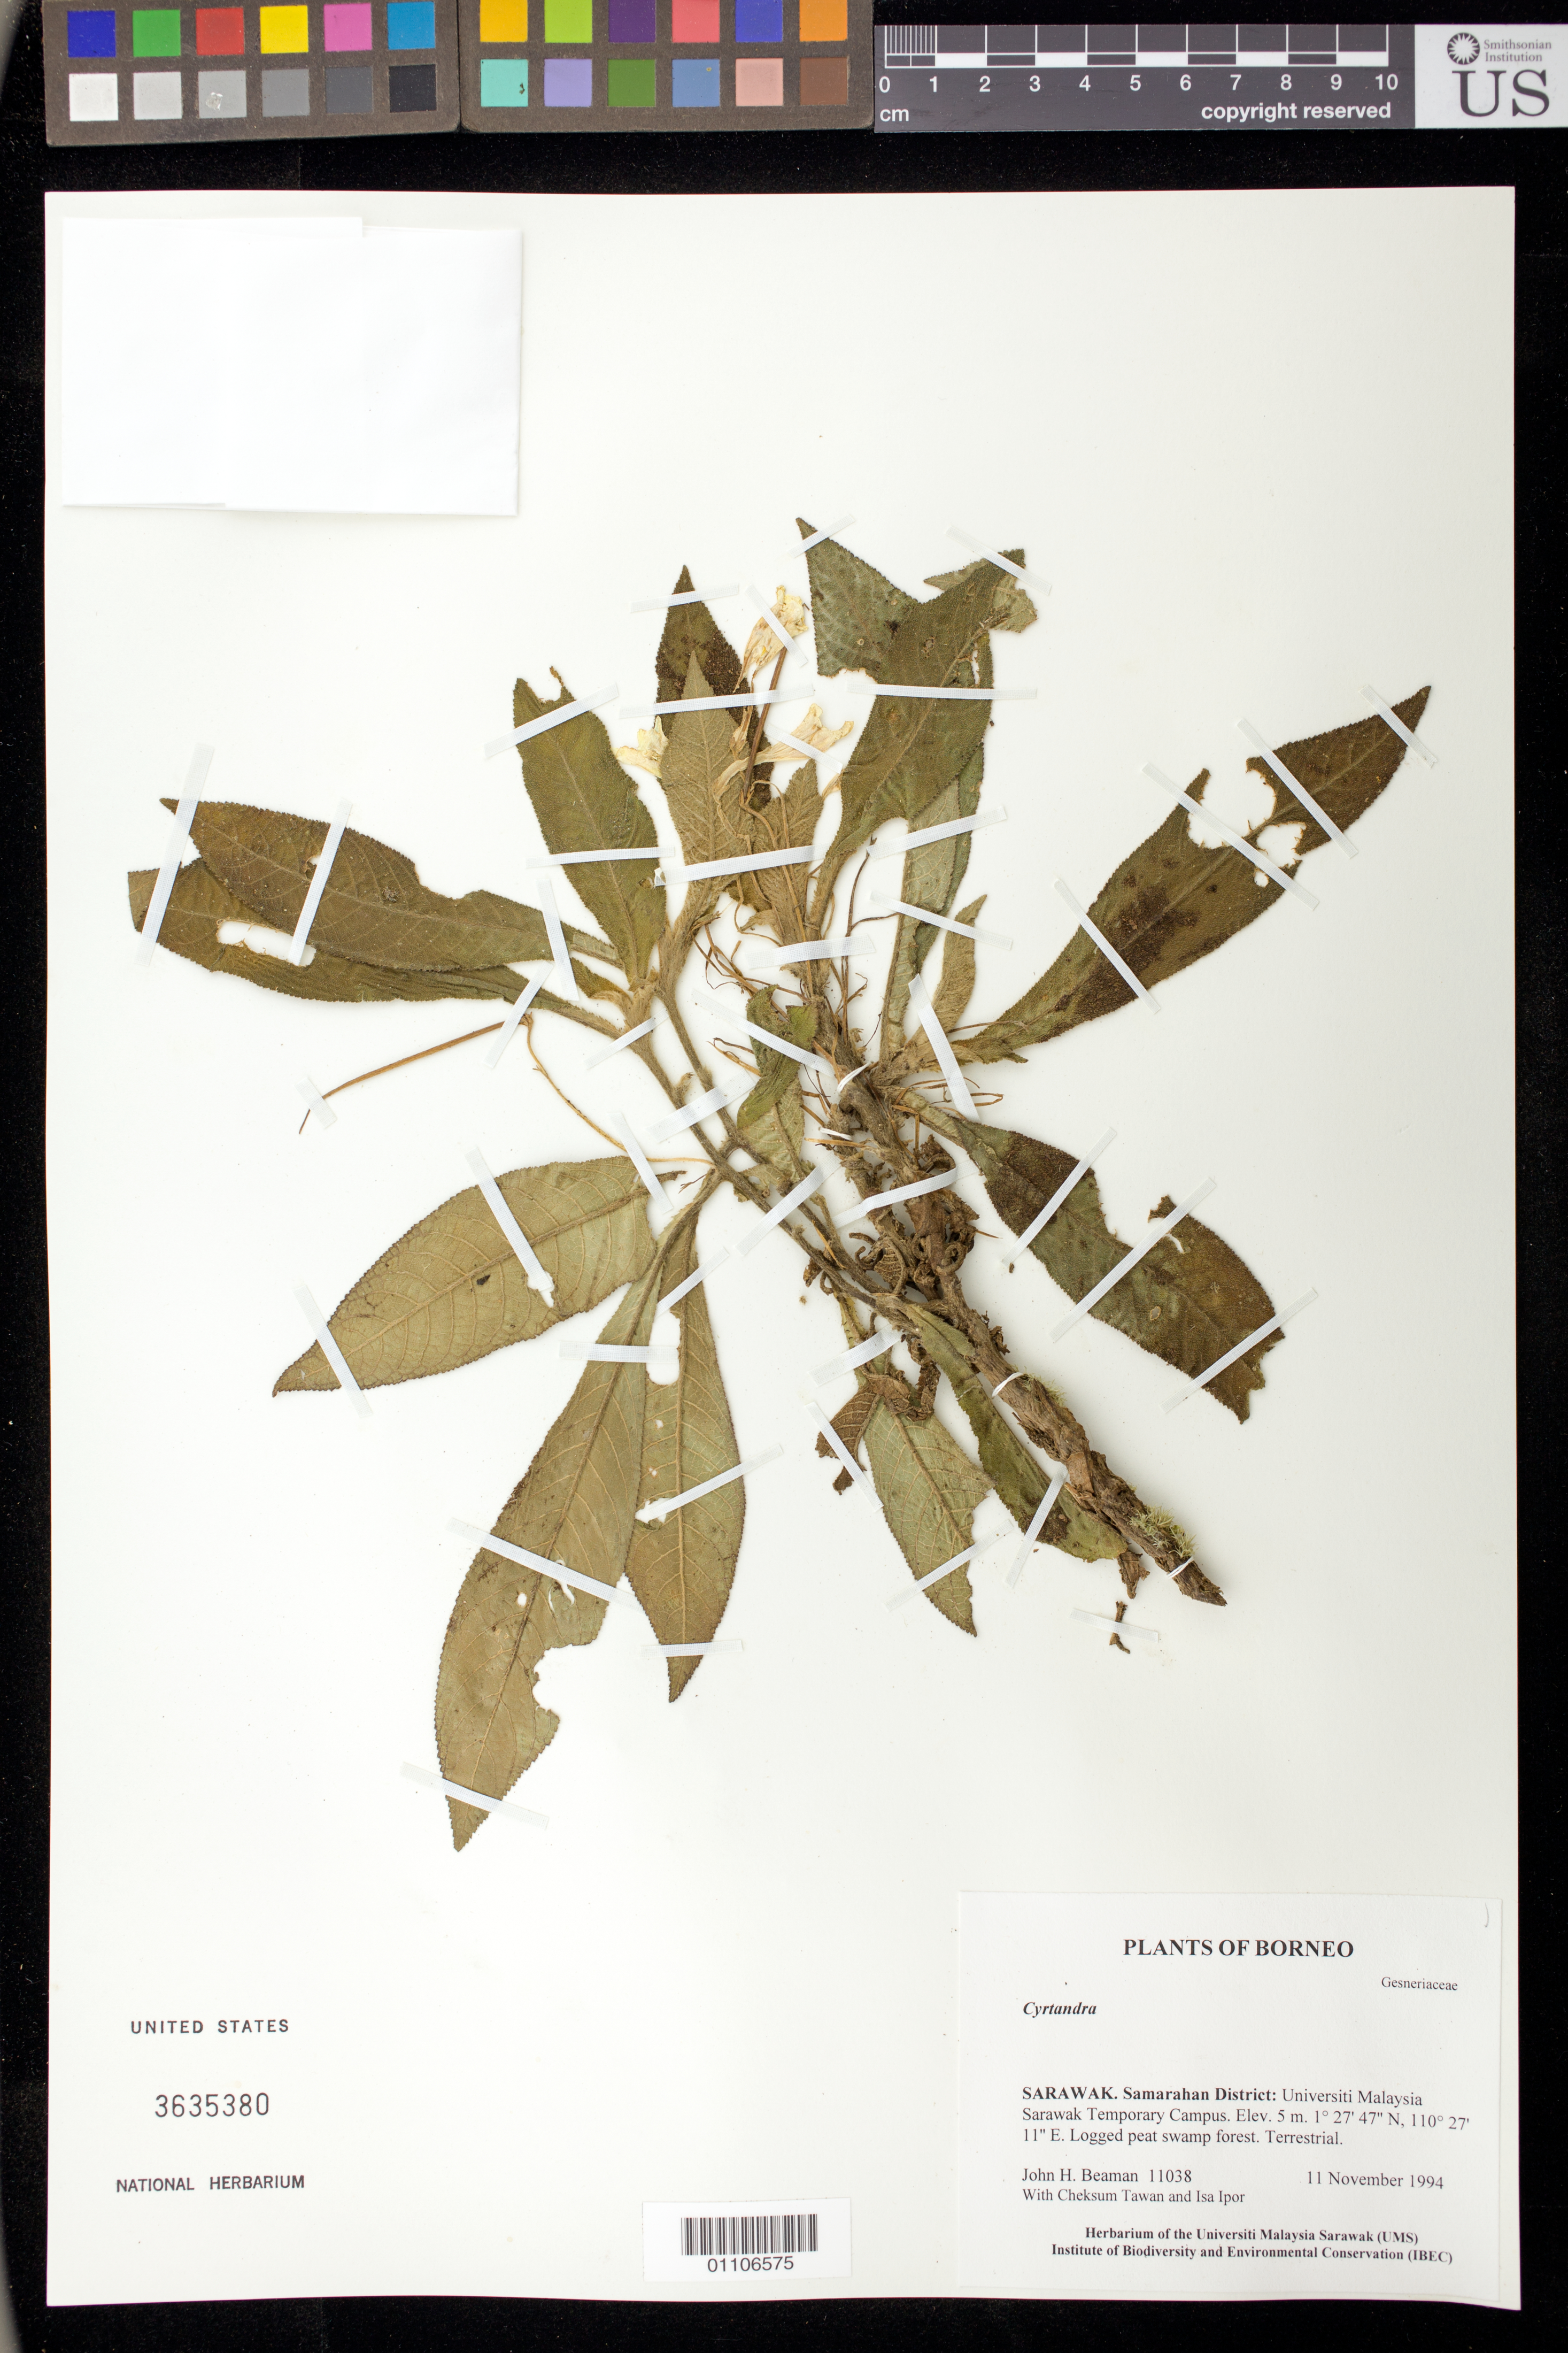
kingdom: Plantae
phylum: Tracheophyta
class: Magnoliopsida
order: Lamiales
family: Gesneriaceae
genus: Cyrtandra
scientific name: Cyrtandra sp.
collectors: J. H. Beaman, C. Tawan & I. Ipor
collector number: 11038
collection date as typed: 11 Nov 1994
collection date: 1994-11-11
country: Malaysia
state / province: Sarawak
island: Borneo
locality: Samarahan District: Universiti Malaysia Sarawak Temporary Campus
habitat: Logged peat swamp forest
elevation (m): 5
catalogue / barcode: US 3635380